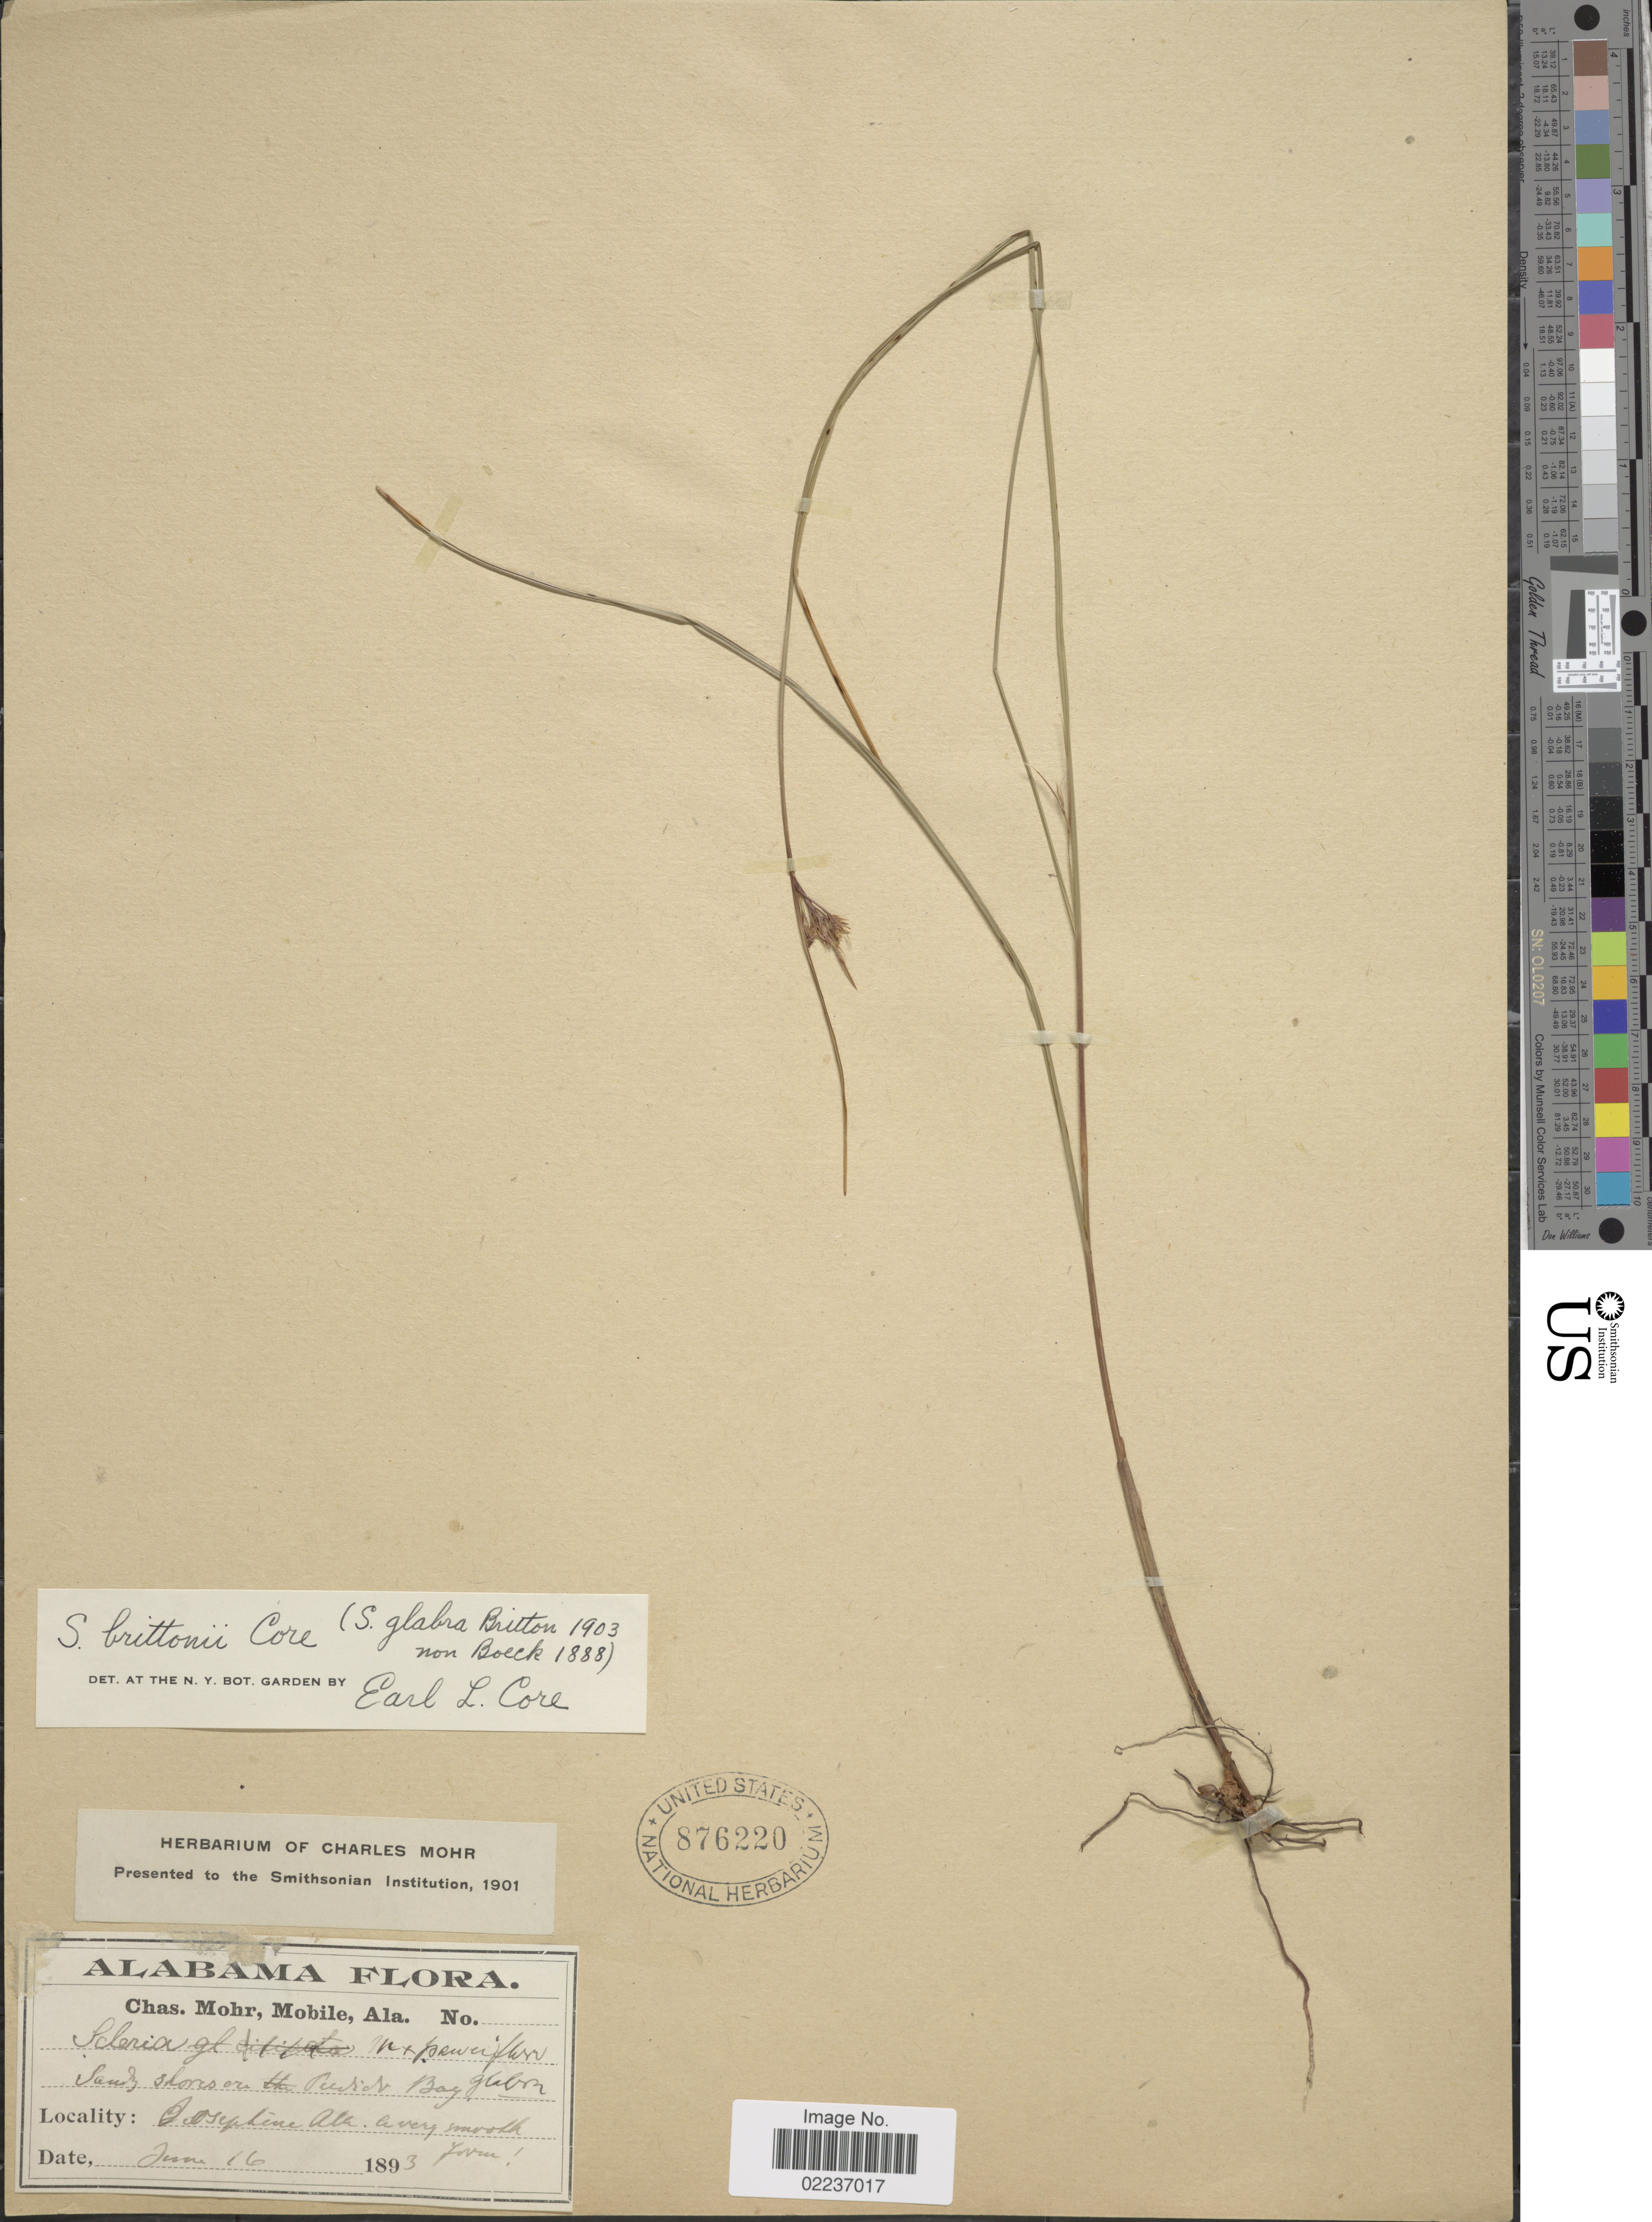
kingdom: Plantae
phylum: Tracheophyta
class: Liliopsida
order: Poales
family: Cyperaceae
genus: Scleria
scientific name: Scleria brittonii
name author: Core ex Small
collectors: Mohr, C. T. (herbarium)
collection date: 1893-06-16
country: United States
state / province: Alabama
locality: Sandy shores on Pudrich Bay, Josephine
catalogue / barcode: US 876220